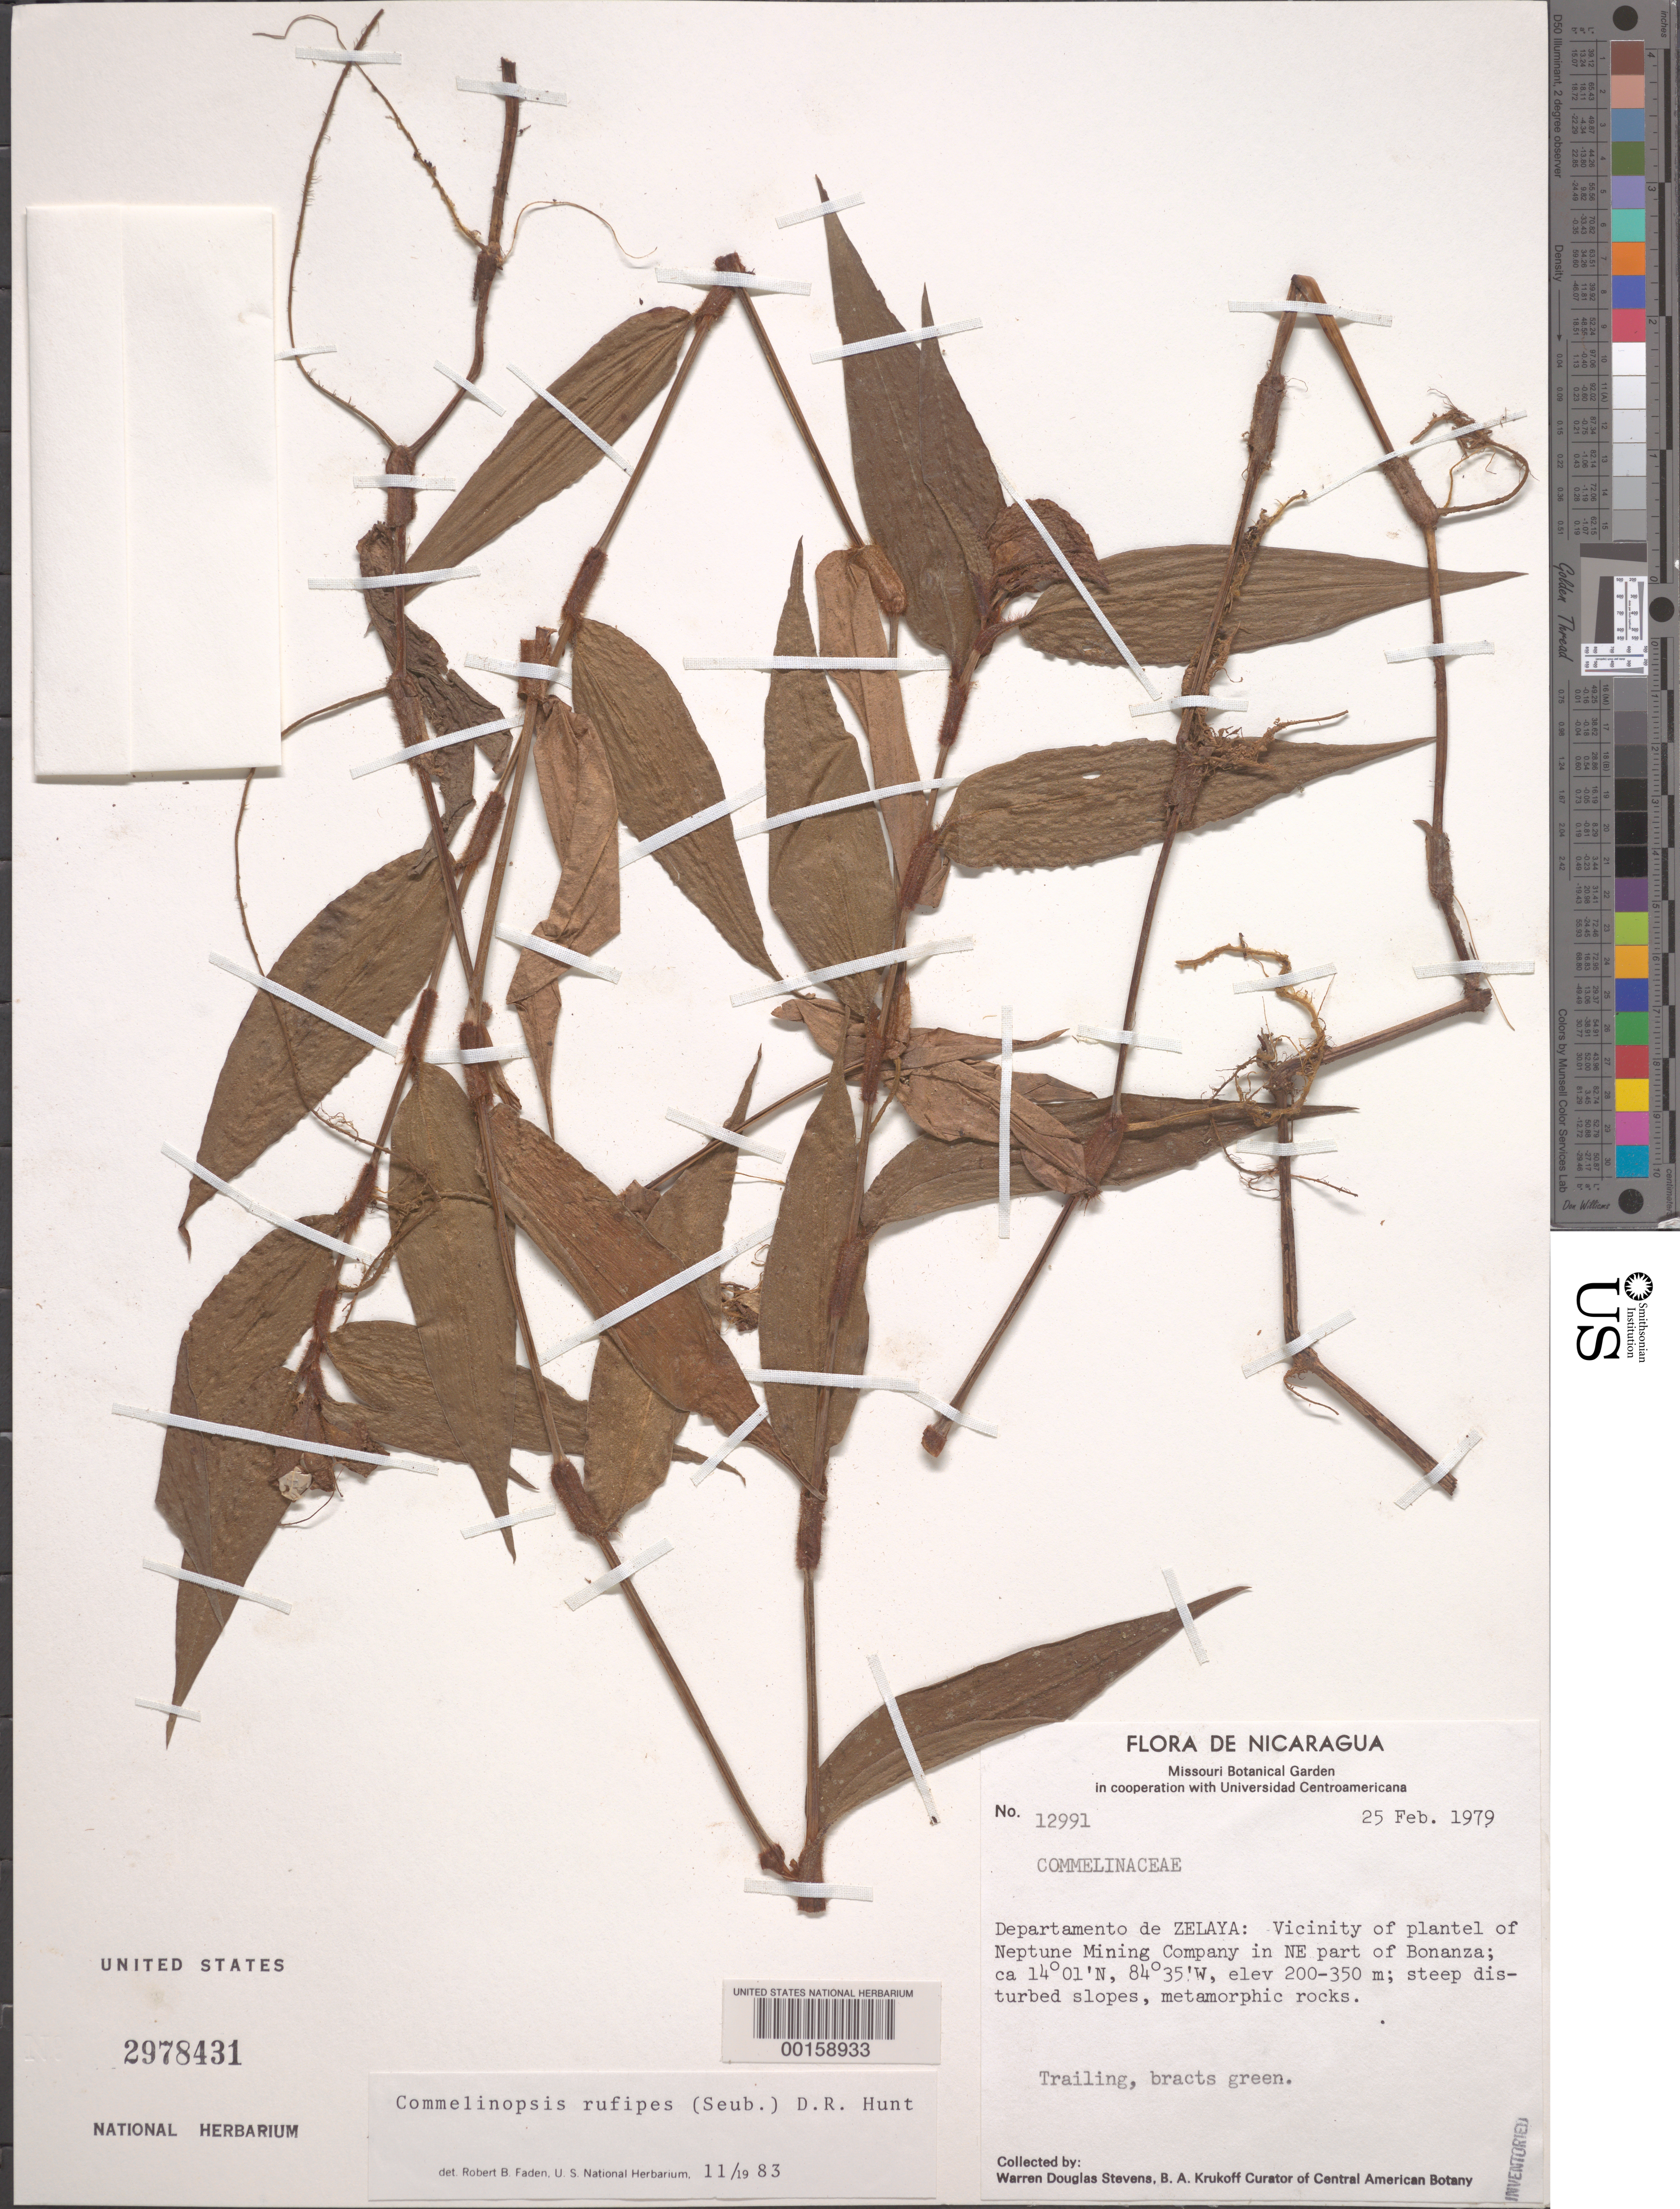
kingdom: Plantae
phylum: Tracheophyta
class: Liliopsida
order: Commelinales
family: Commelinaceae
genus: Commelina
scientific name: Commelina rufipes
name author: Seub.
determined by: Faden, Robert B., (US), Smithsonian Institution - National Museum of Natural History (UNITED STATES)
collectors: W. D. Stevens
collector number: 12991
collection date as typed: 25 Feb 1979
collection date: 1979-02-25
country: Nicaragua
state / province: Atlántico Norte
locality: Ne part of bonanza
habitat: Steep disturbed slopes, metamorphic rock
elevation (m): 200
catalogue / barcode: US 2978431